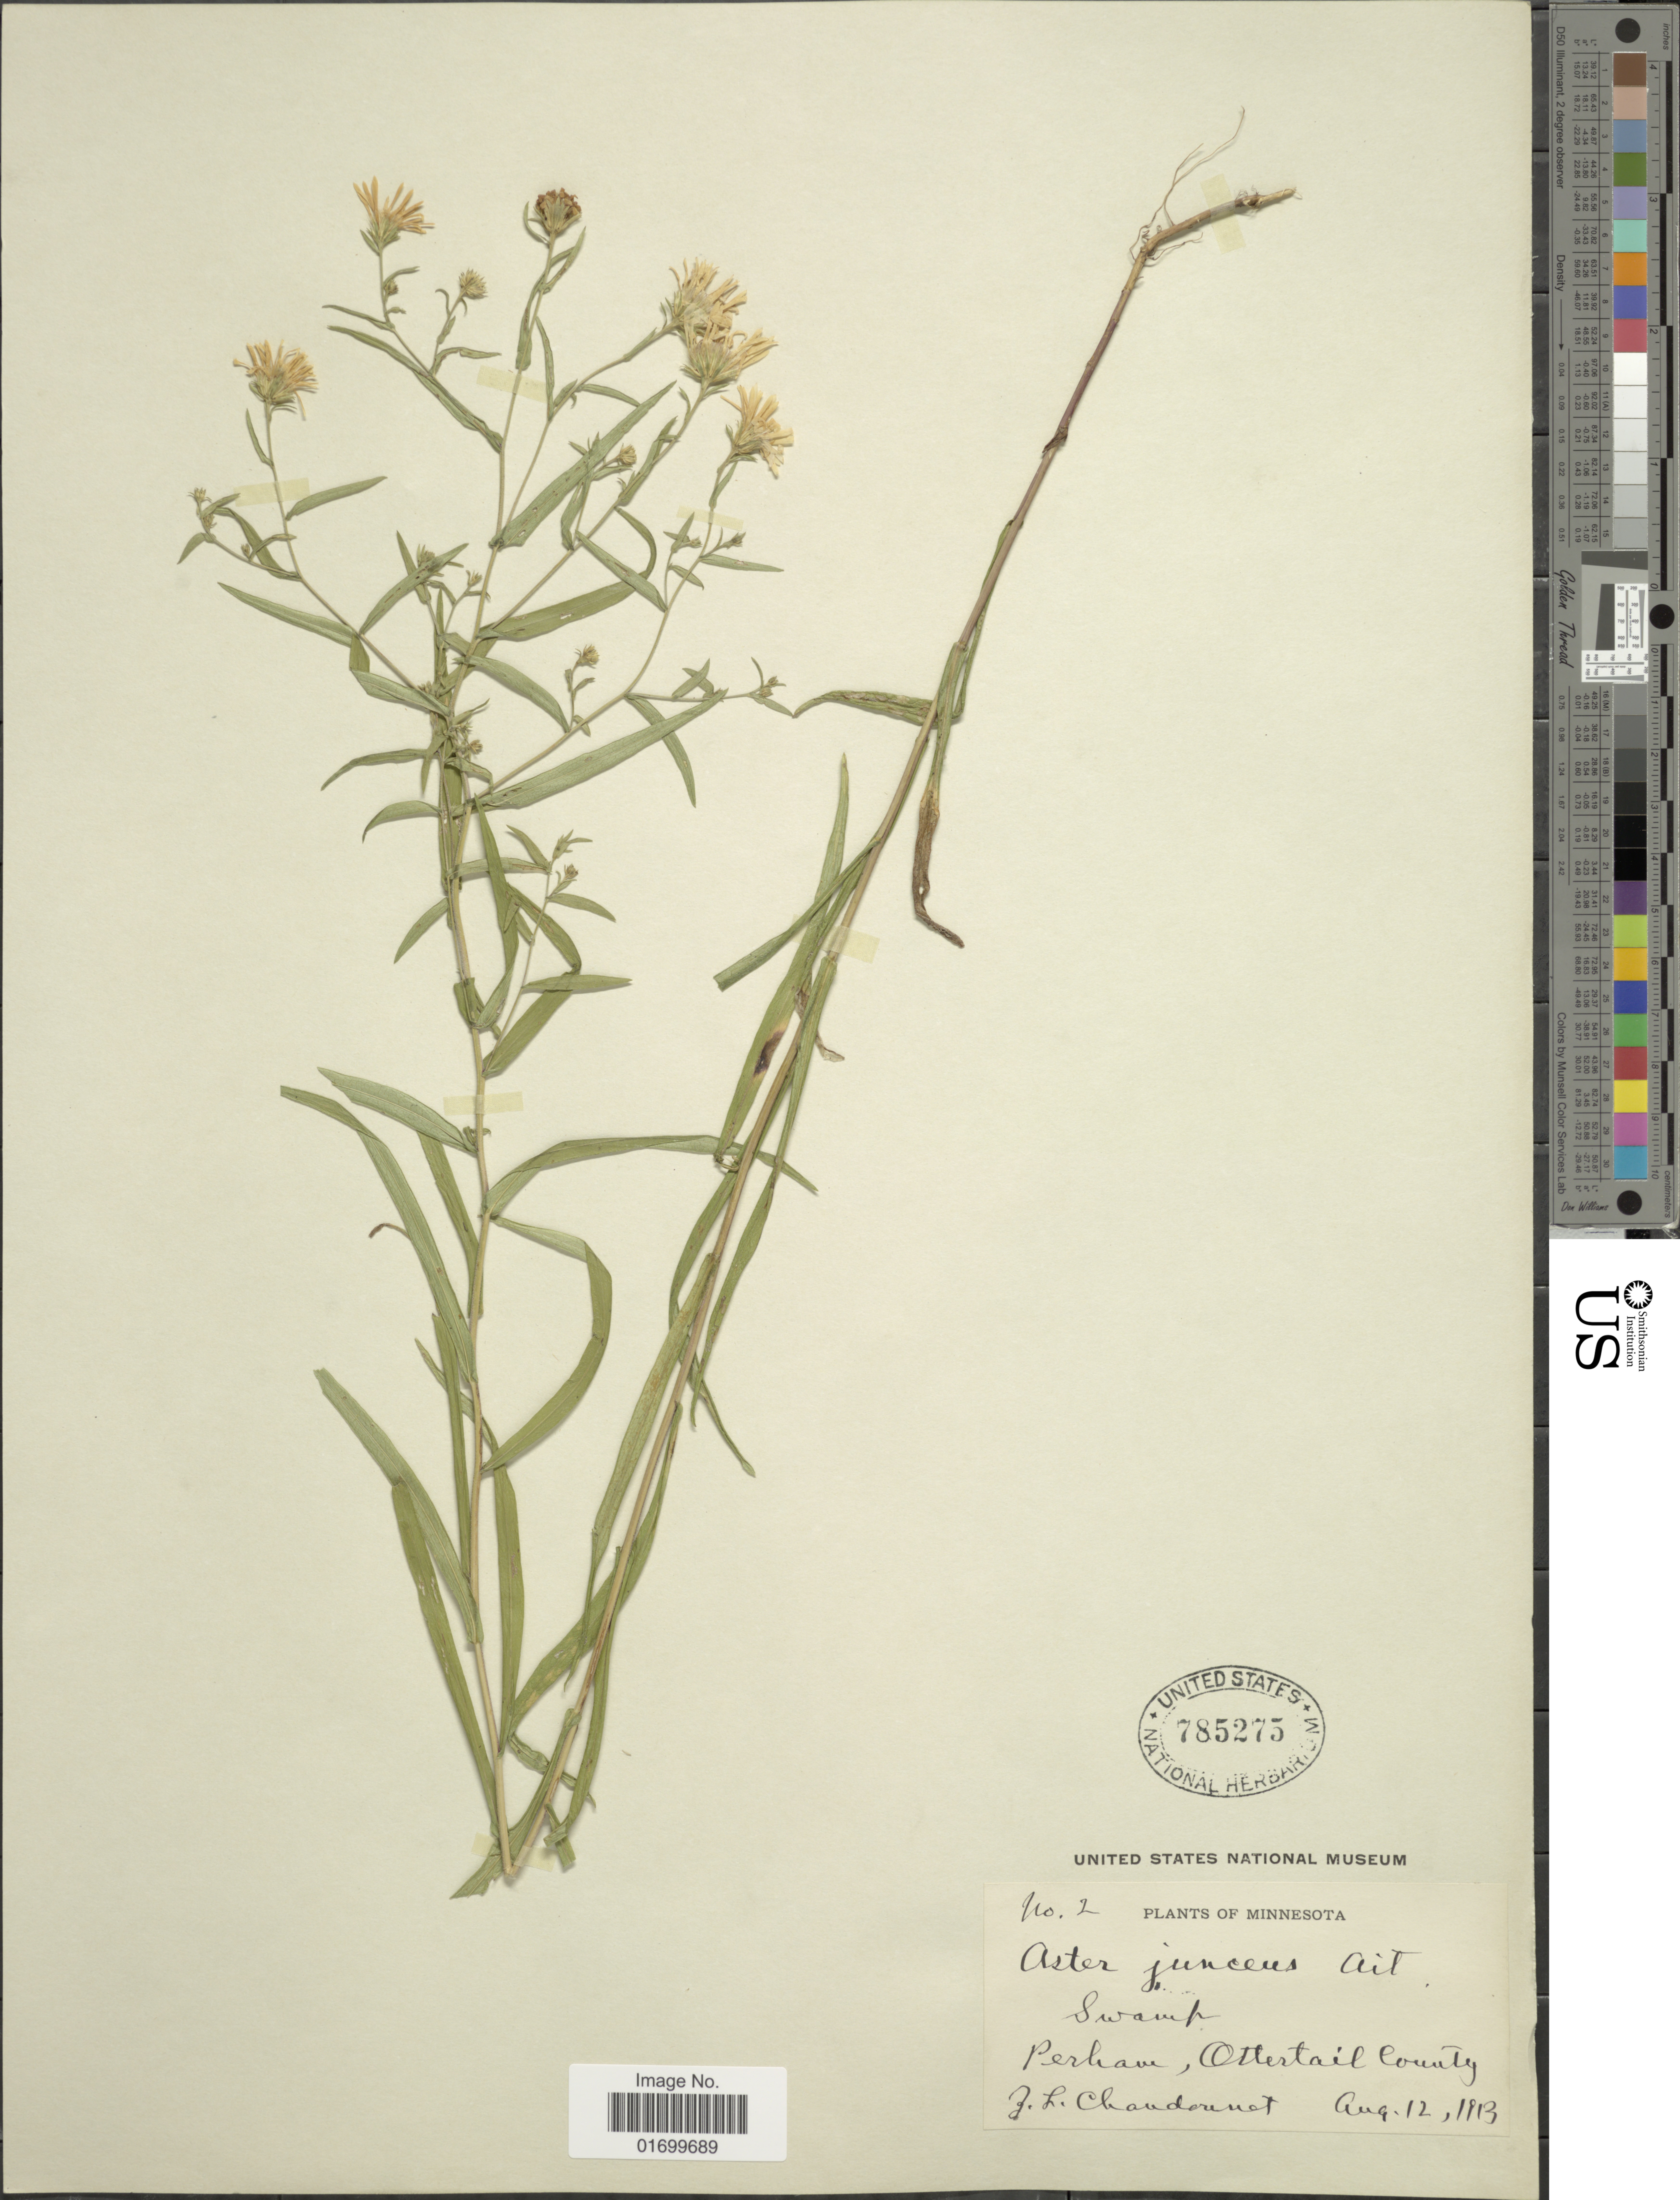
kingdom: Plantae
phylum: Tracheophyta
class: Magnoliopsida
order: Asterales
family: Asteraceae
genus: Symphyotrichum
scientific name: Symphyotrichum boreale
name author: (Torr. & A. Gray) Á. Löve & D. Löve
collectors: Z. Chandonnet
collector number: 2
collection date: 1913-08-12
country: United States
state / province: Minnesota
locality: Swamp, Perham, Otter tail County.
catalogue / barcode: US 785275